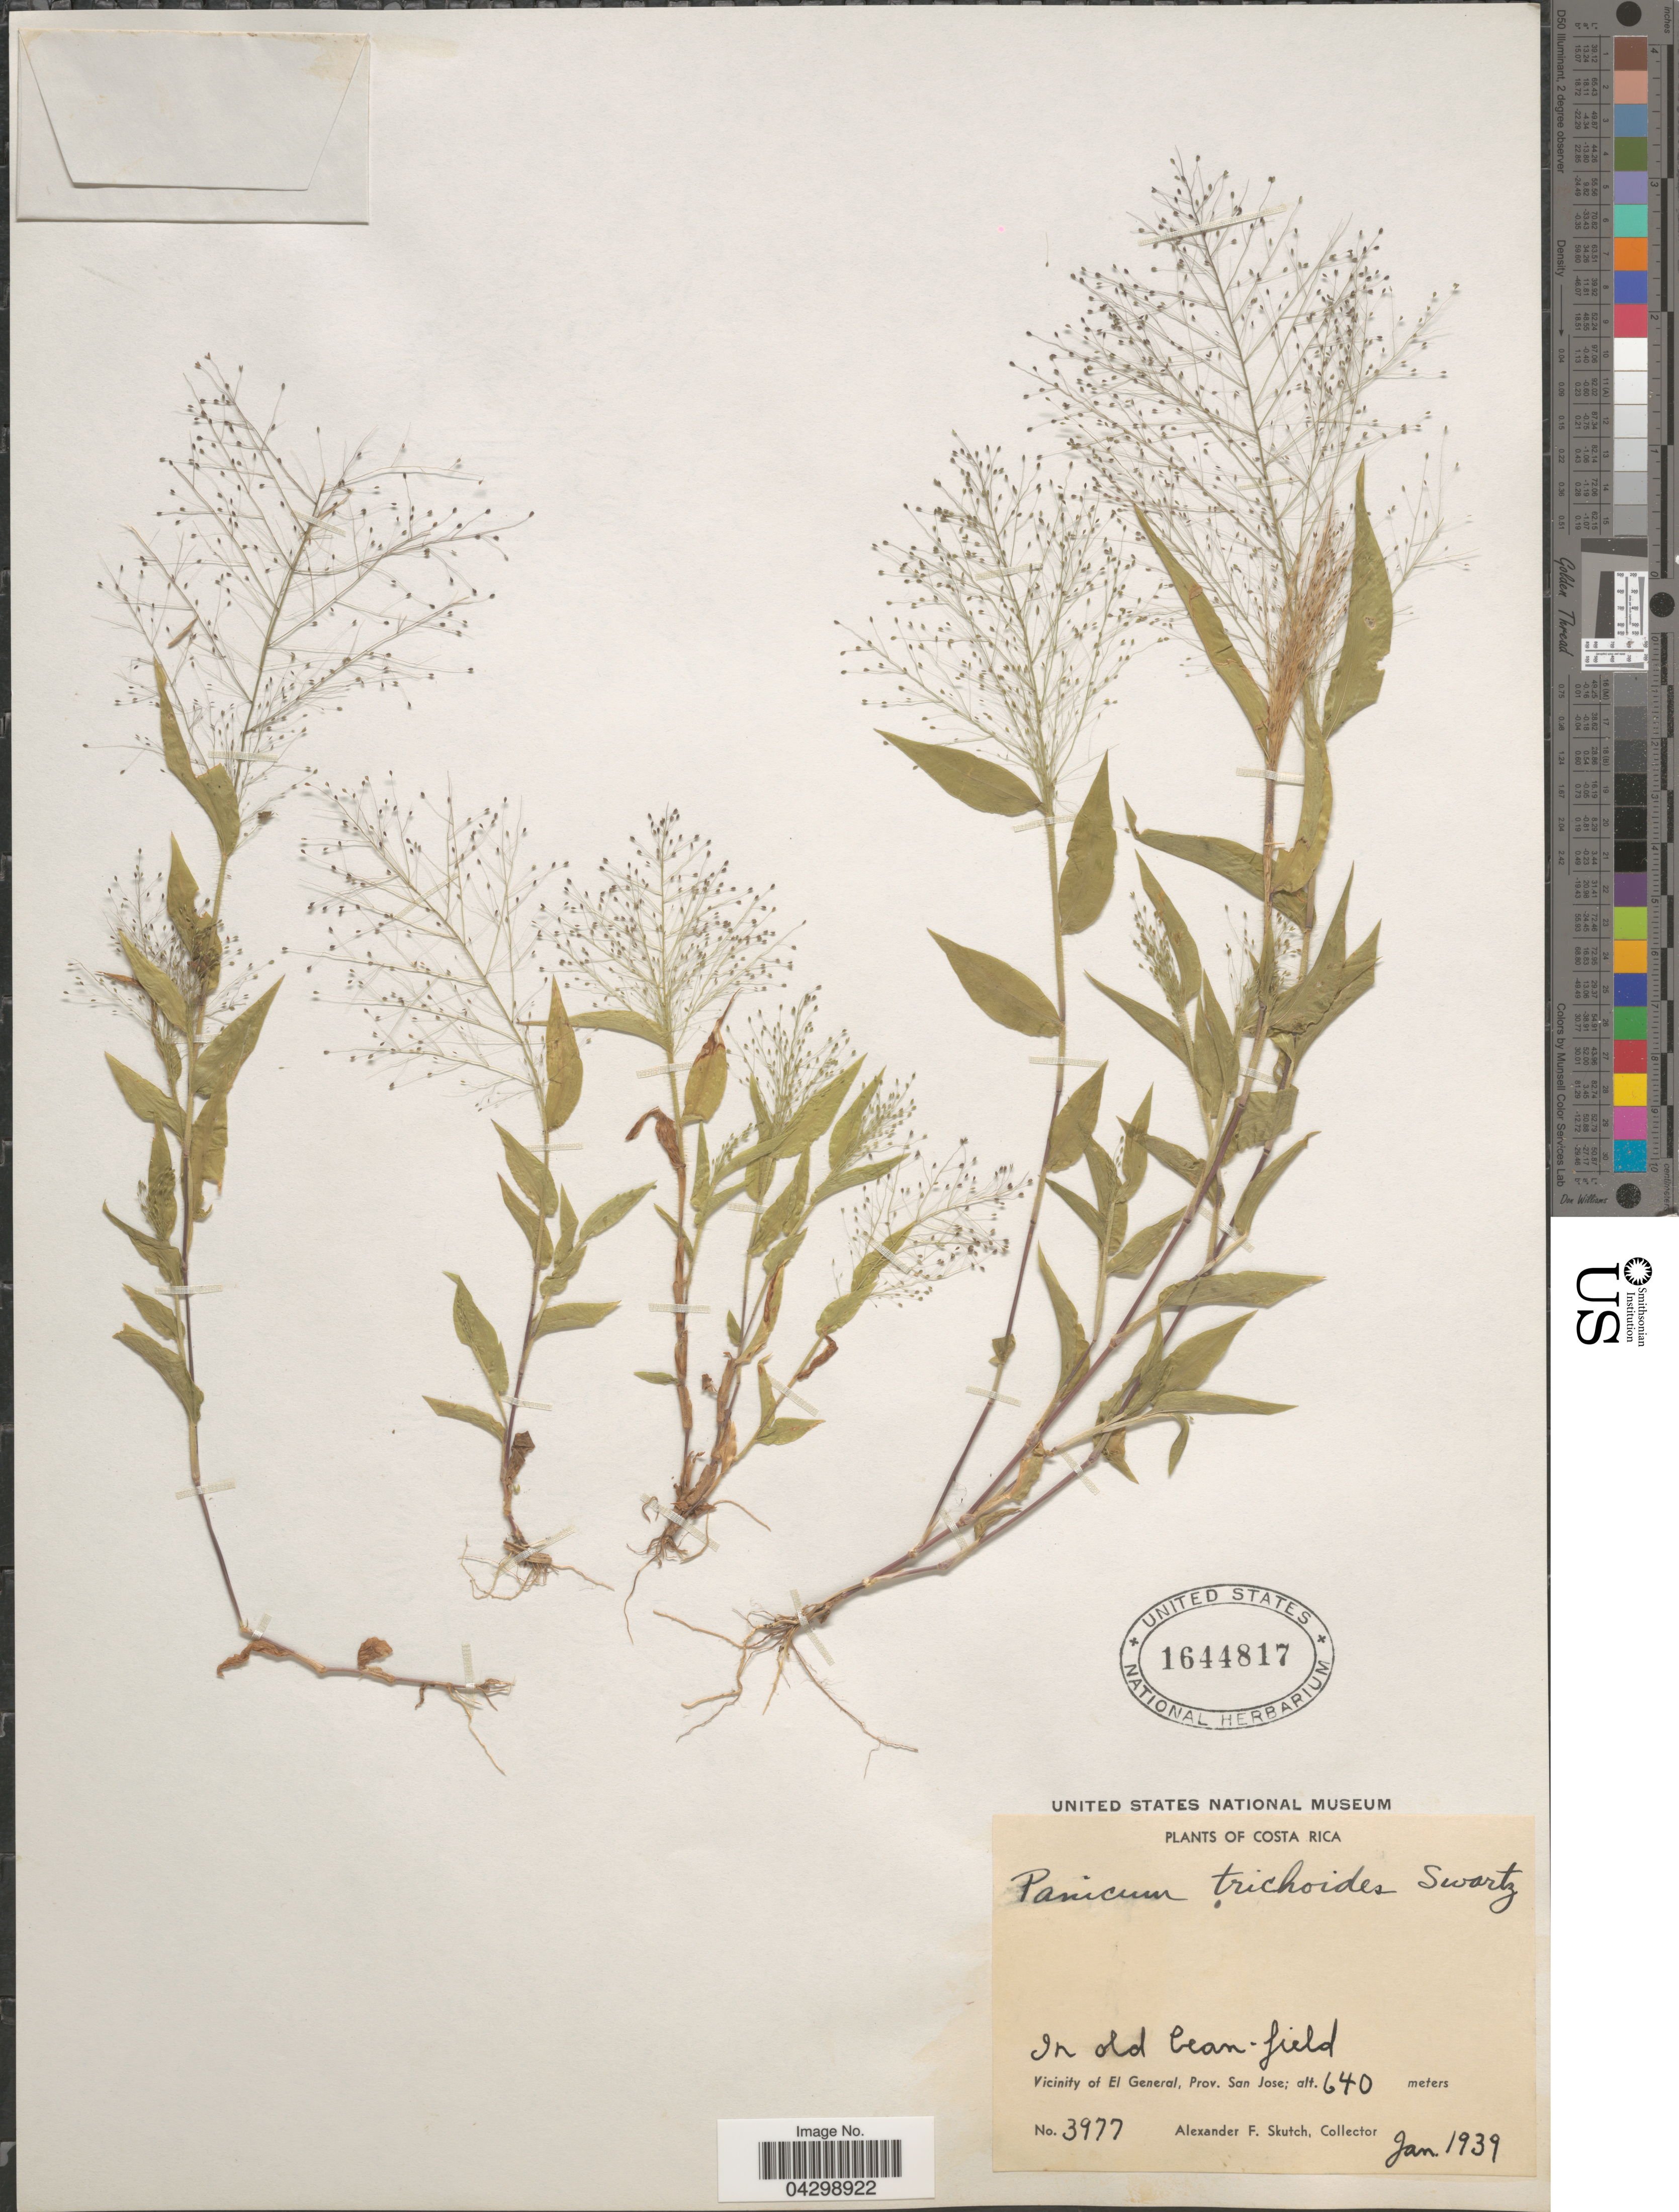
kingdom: Plantae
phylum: Tracheophyta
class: Liliopsida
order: Poales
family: Poaceae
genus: Panicum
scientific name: Panicum trichoides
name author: Sw.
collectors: A. F. Skutch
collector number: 3977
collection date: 1939-01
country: Costa Rica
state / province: San José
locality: In old bean-field. Vicinity of El General.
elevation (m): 640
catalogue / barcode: US 1644817